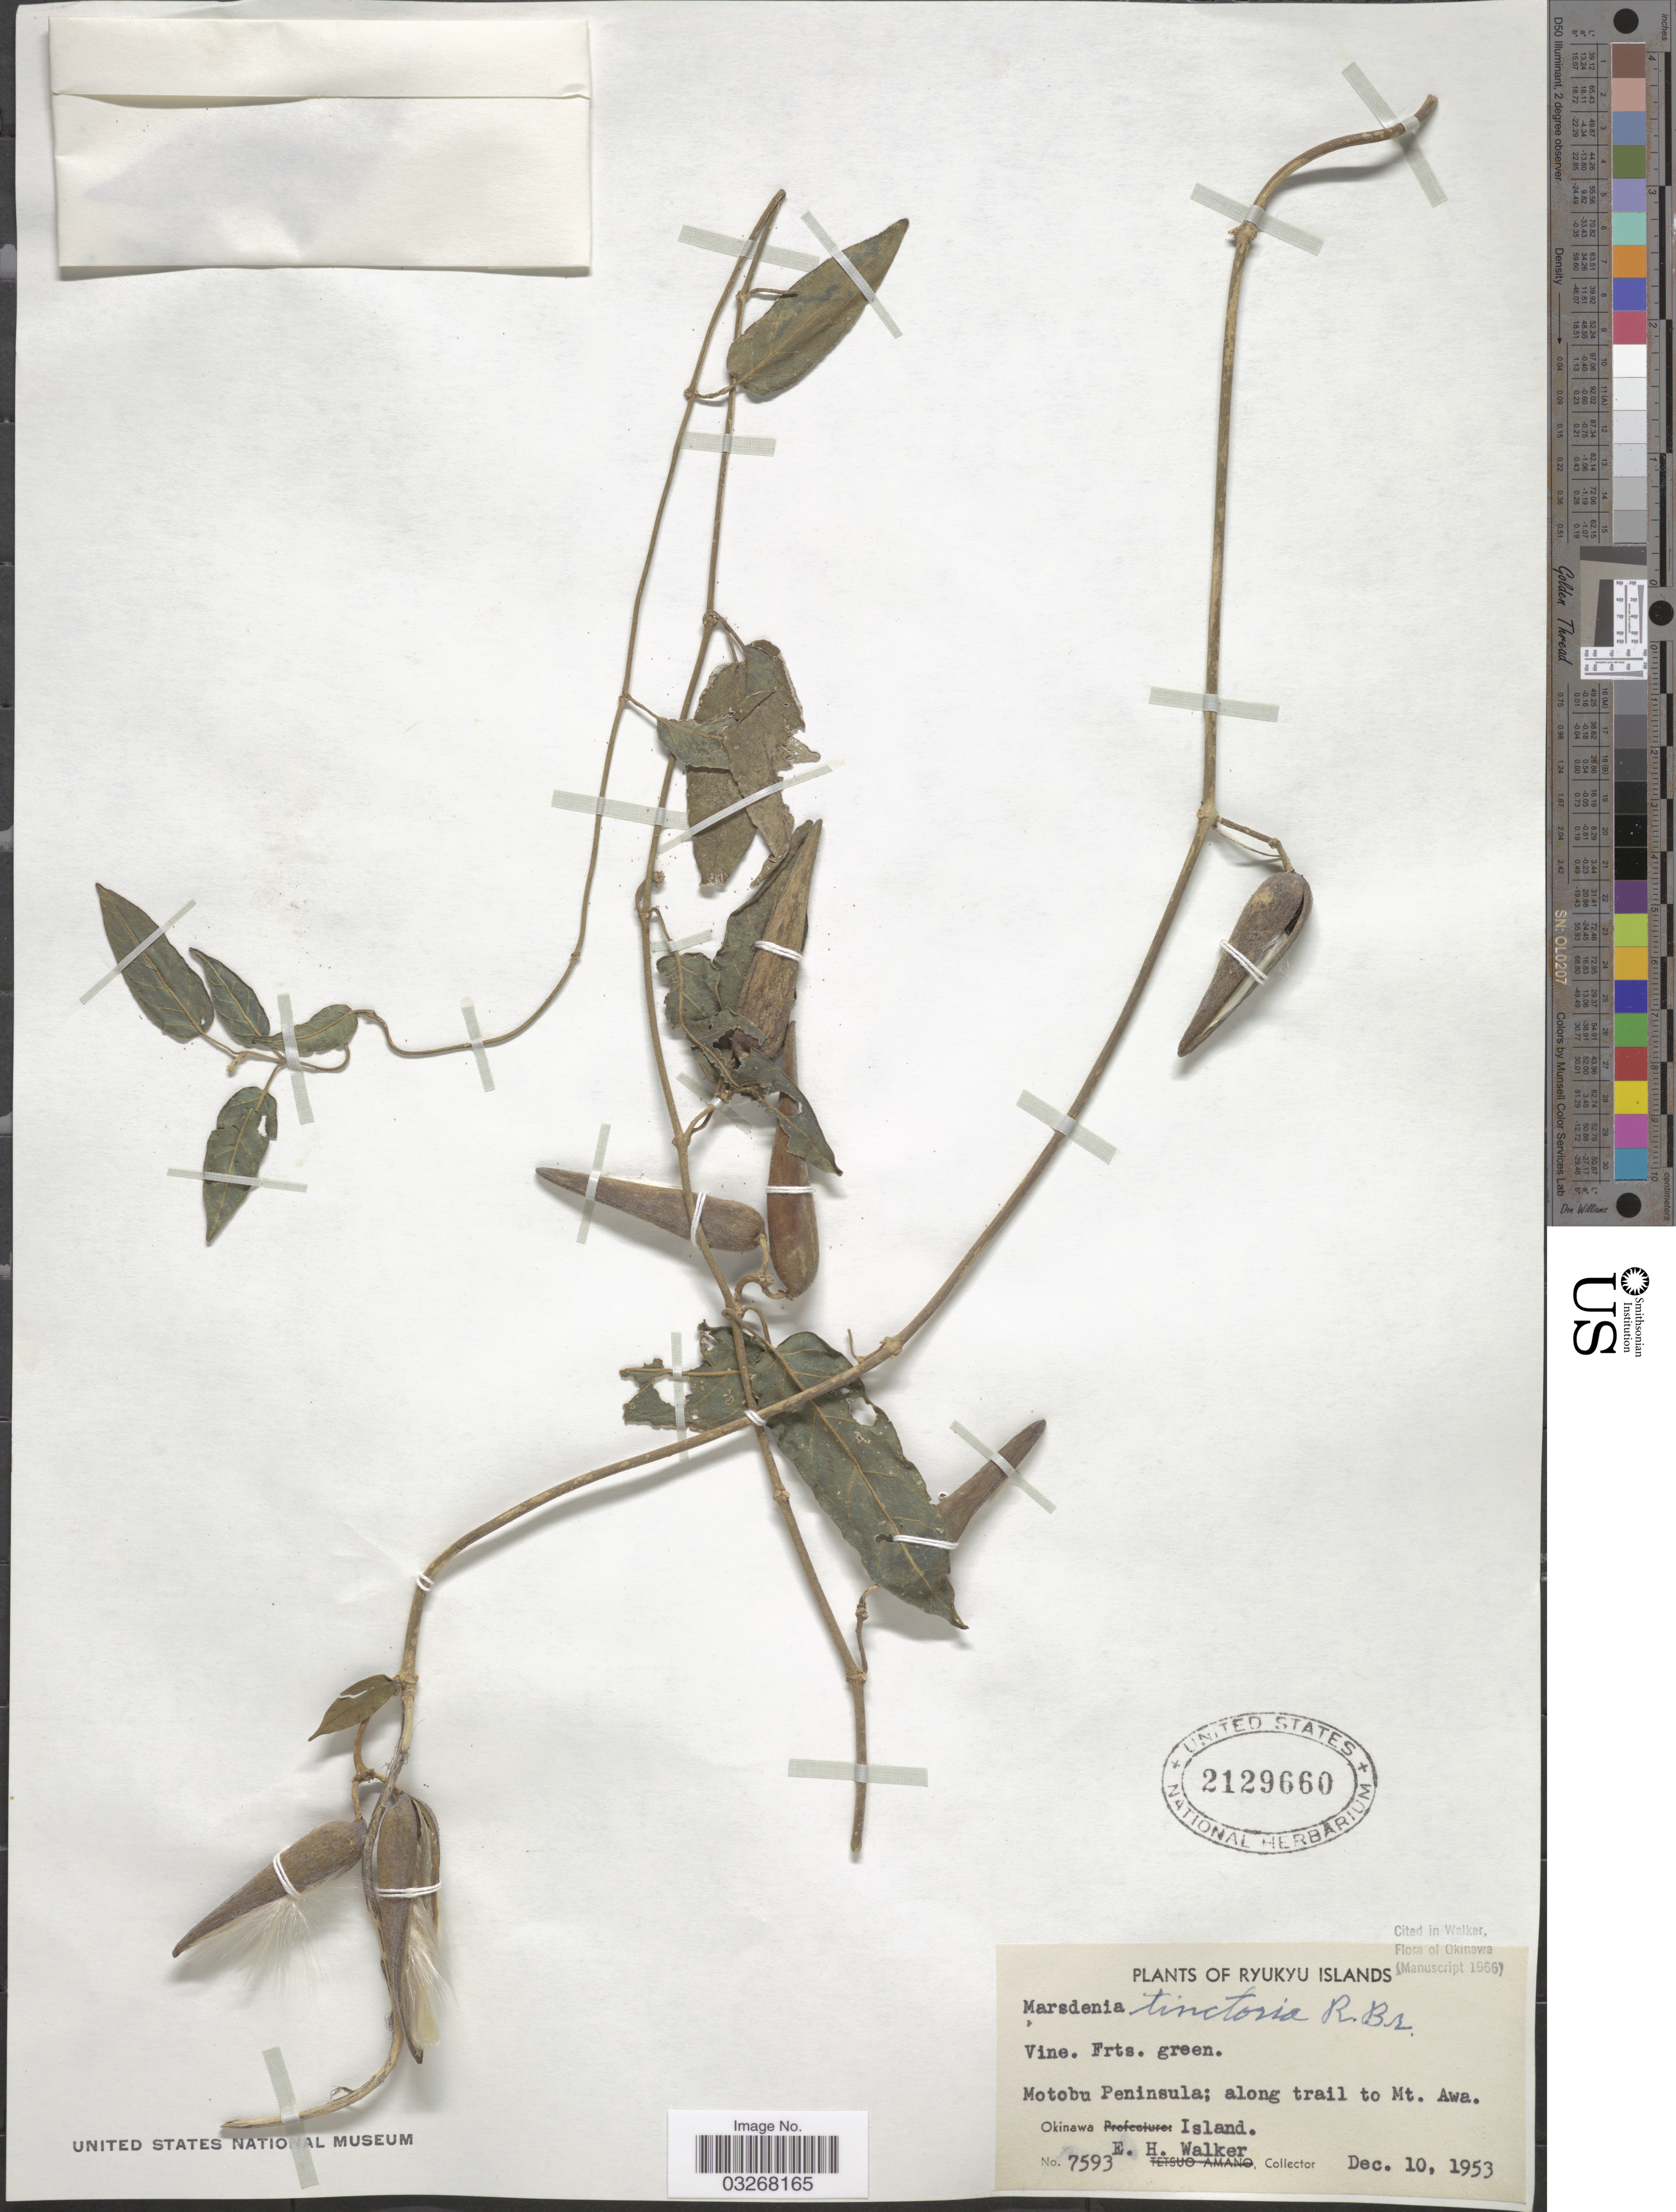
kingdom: Plantae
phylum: Tracheophyta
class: Magnoliopsida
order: Gentianales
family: Apocynaceae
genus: Marsdenia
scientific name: Marsdenia tinctoria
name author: (Roxb.) R. Br.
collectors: E. H. Walker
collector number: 7593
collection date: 1953-12-10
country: Japan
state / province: Okinawa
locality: Ryukyu Islands, Motobu Peninsula; along trail to Mt. Awa, Okinawa Island.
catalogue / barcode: US 2129660